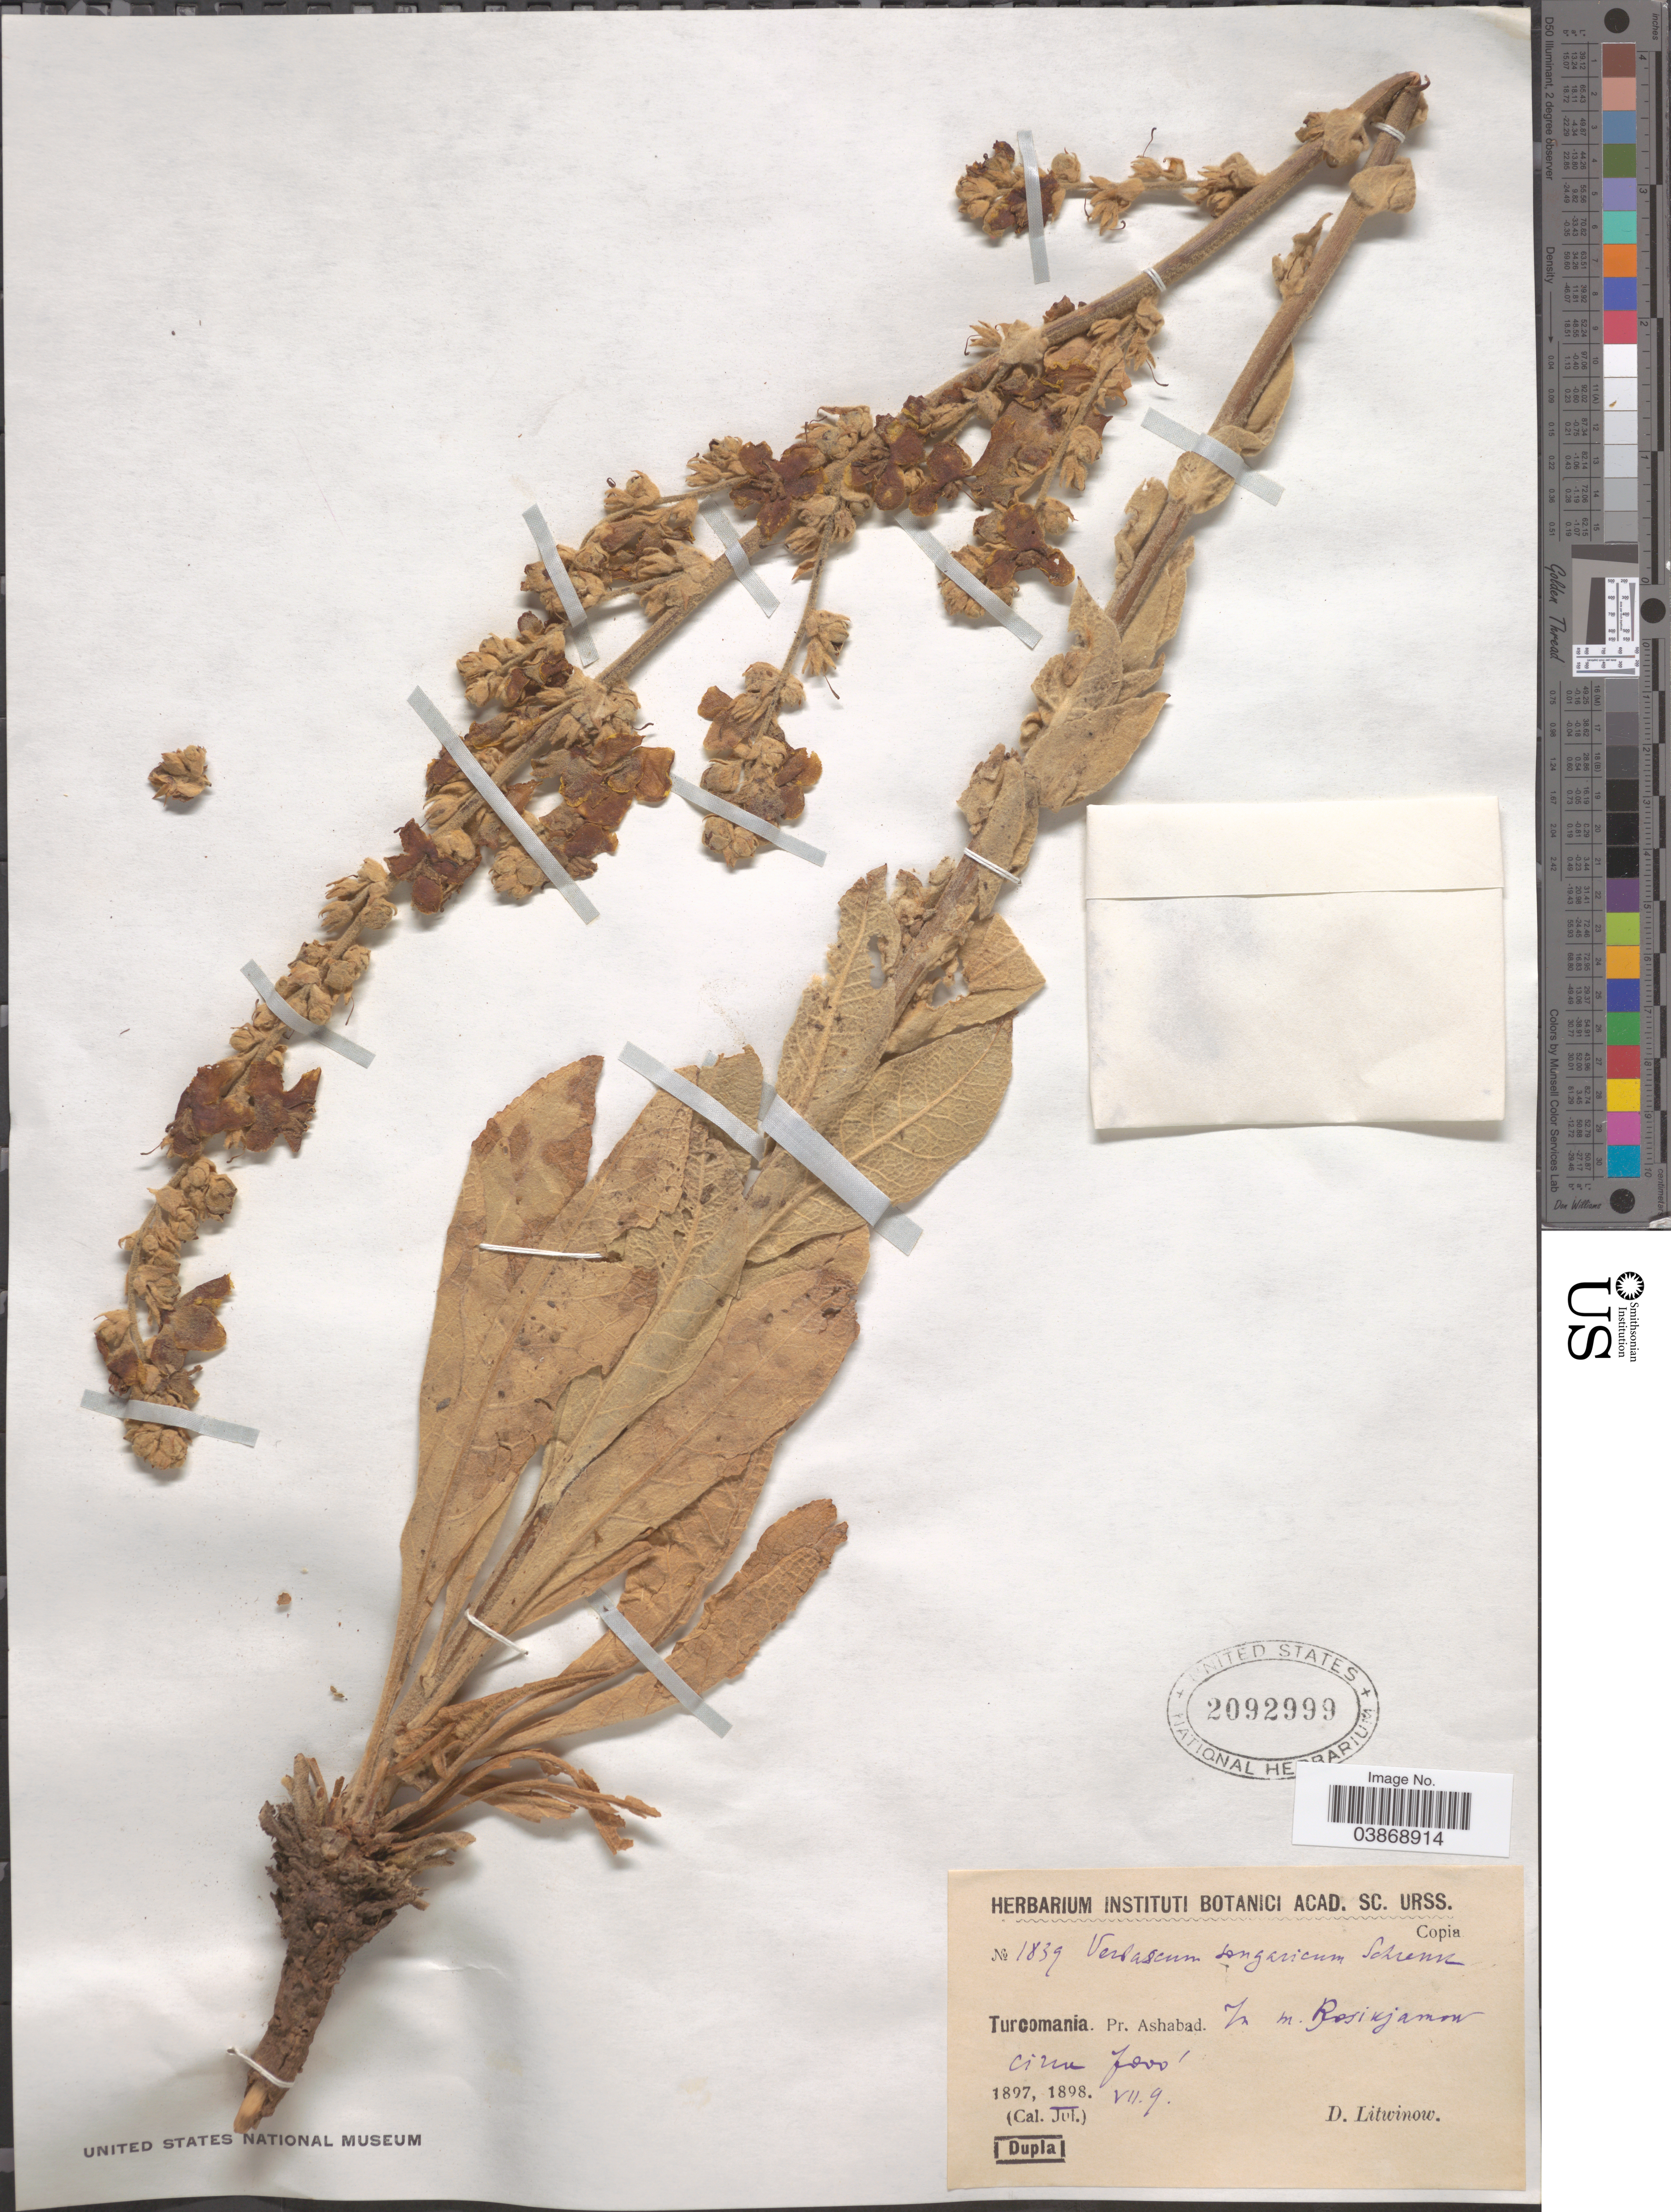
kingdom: Plantae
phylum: Tracheophyta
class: Magnoliopsida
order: Lamiales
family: Scrophulariaceae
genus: Verbascum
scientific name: Verbascum songaricum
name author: Schrenk ex Fisch. & C.A. Mey.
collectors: D. Litwinow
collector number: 1839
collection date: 1898-07-09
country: Turkmenistan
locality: Turcomania. Pr. Ashabad. In m. Rosikjamon. [interpreted]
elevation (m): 2134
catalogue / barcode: US 2092999